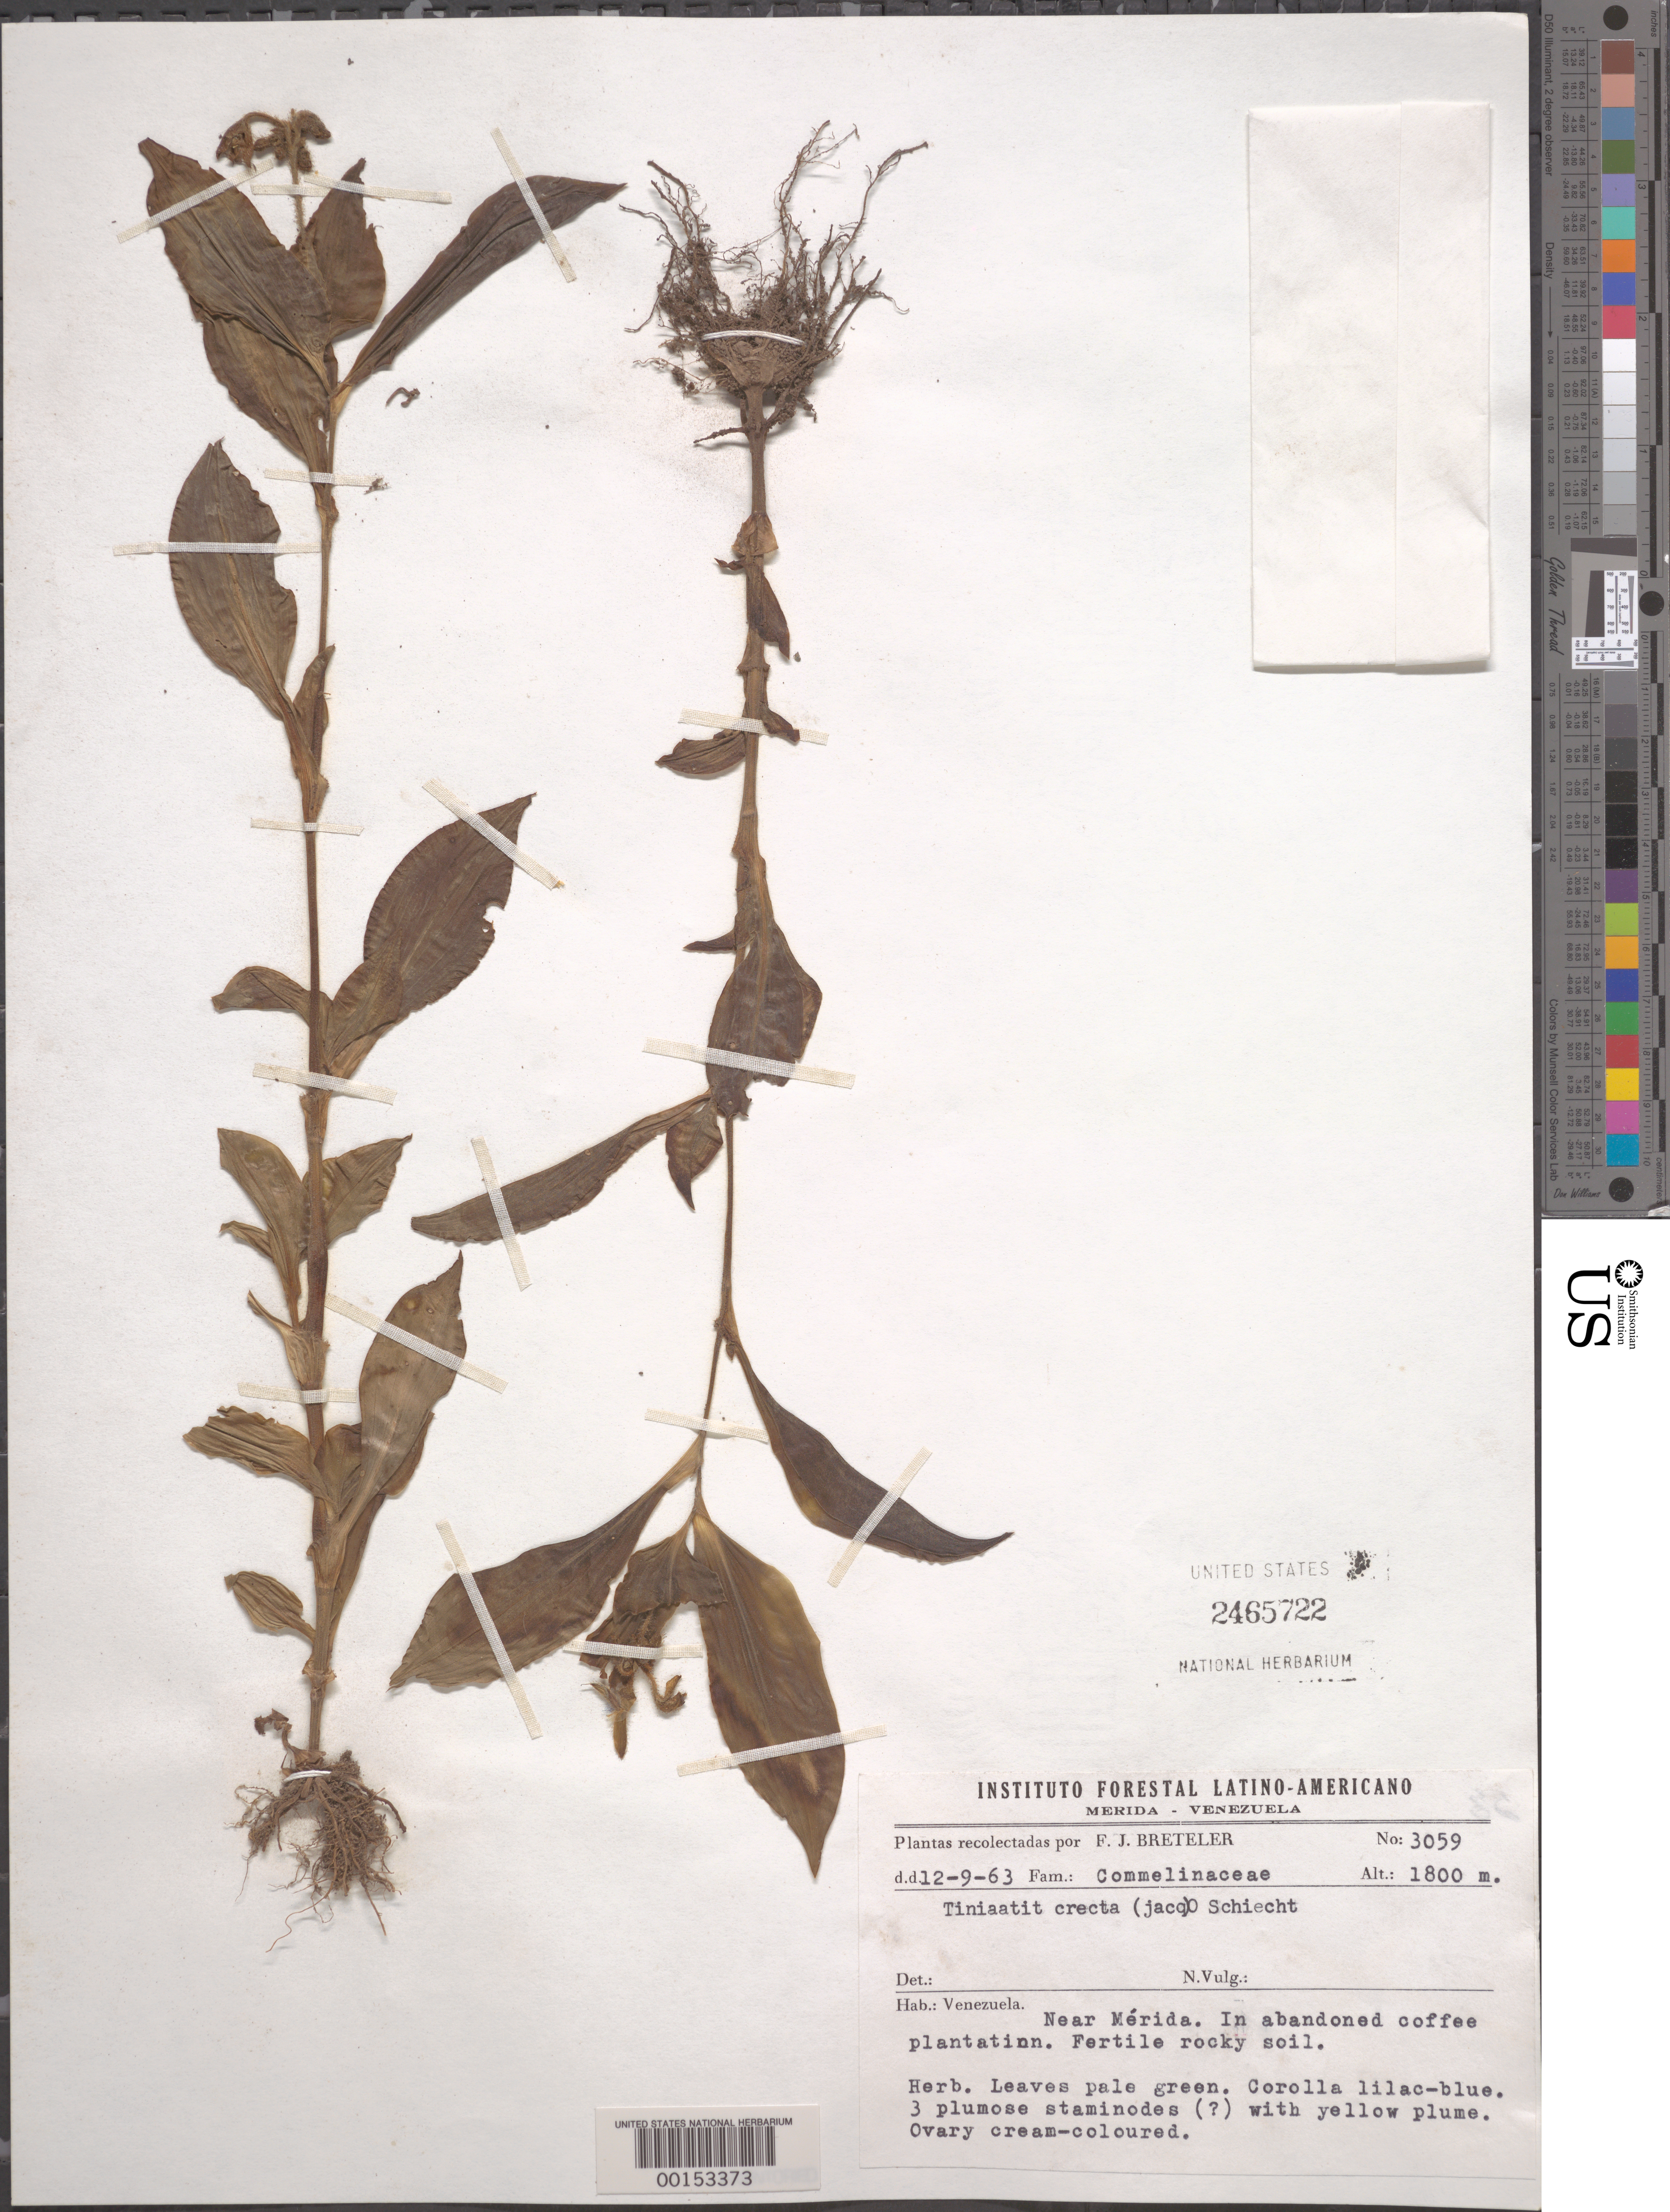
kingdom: Plantae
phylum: Tracheophyta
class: Liliopsida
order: Commelinales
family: Commelinaceae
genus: Tinantia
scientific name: Tinantia erecta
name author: (Jacq.) Fenzl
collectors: F. J. Breteler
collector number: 3059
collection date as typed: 12 Sep 1963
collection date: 1963-09-12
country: Venezuela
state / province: Mérida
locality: Near merida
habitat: Fertile, rocky soil; abandoned coffee plantation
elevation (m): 1800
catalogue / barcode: US 2465722